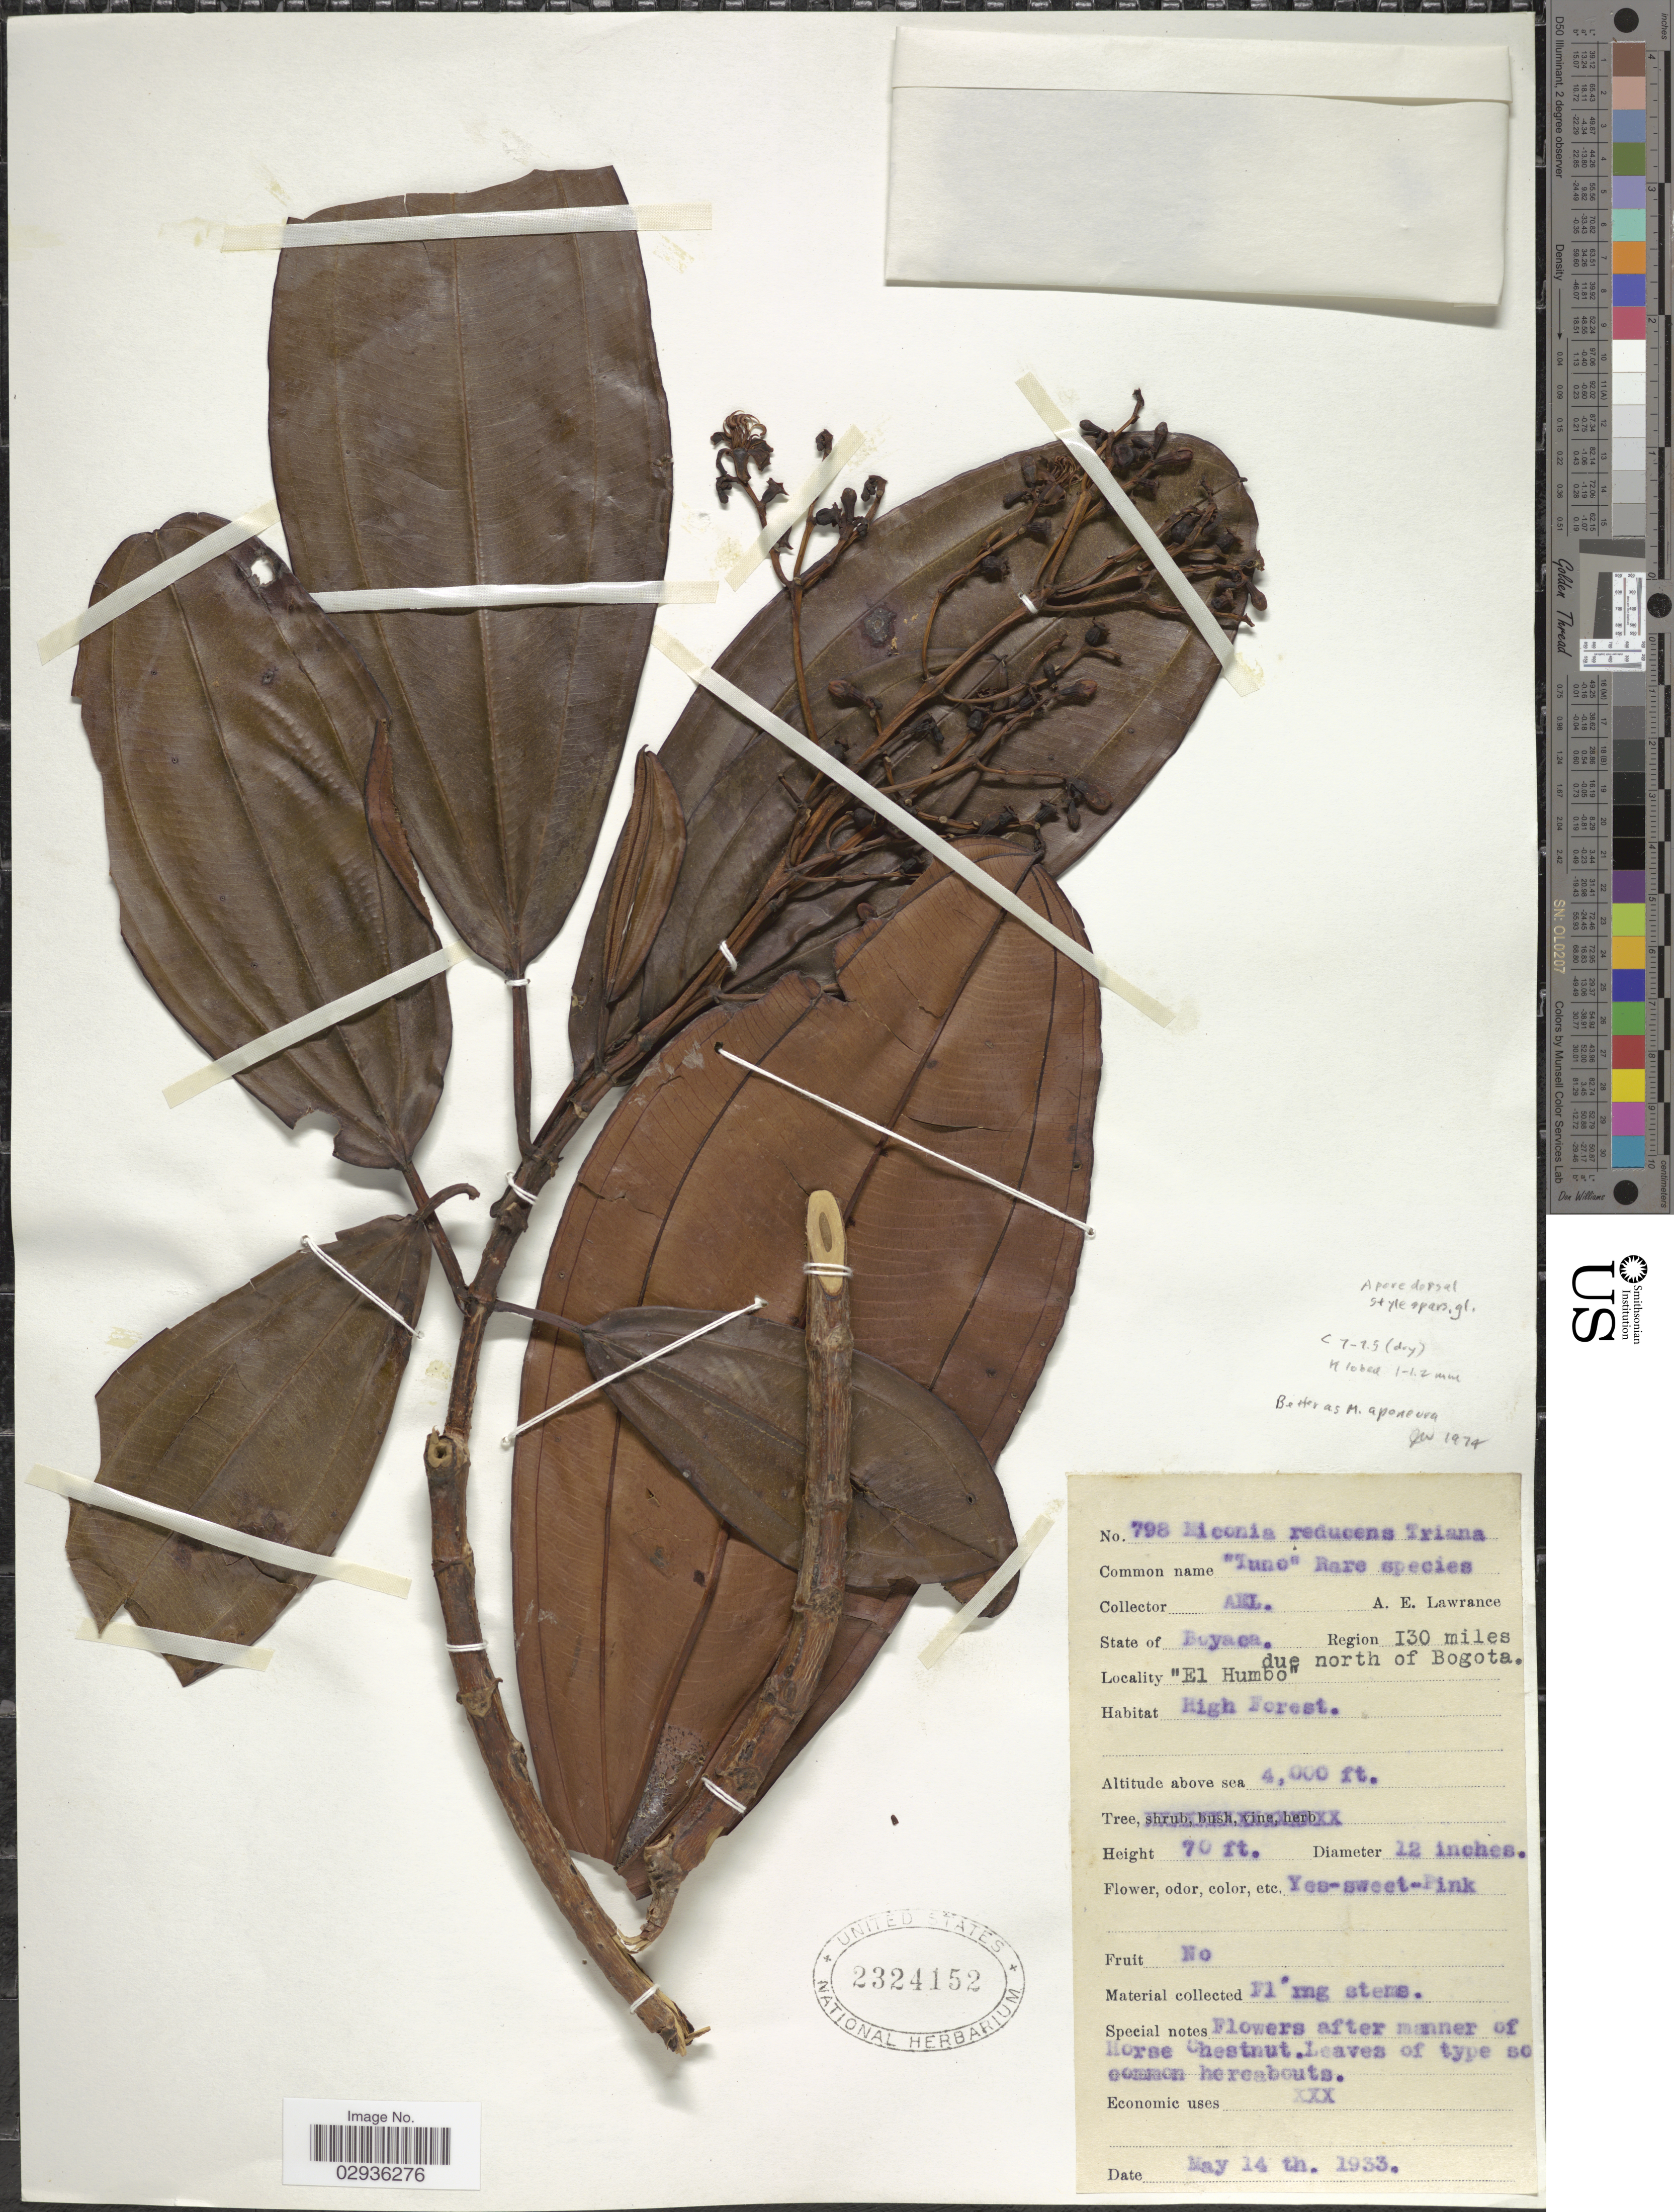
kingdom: Plantae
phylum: Tracheophyta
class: Magnoliopsida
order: Myrtales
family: Melastomataceae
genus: Miconia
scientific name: Miconia aponeura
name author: Triana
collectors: A. Lawrance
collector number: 798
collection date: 1933-05-14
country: Colombia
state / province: Boyacá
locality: Region 130 miles due north of Bogota. "El Humbo".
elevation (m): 1219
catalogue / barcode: US 2324152